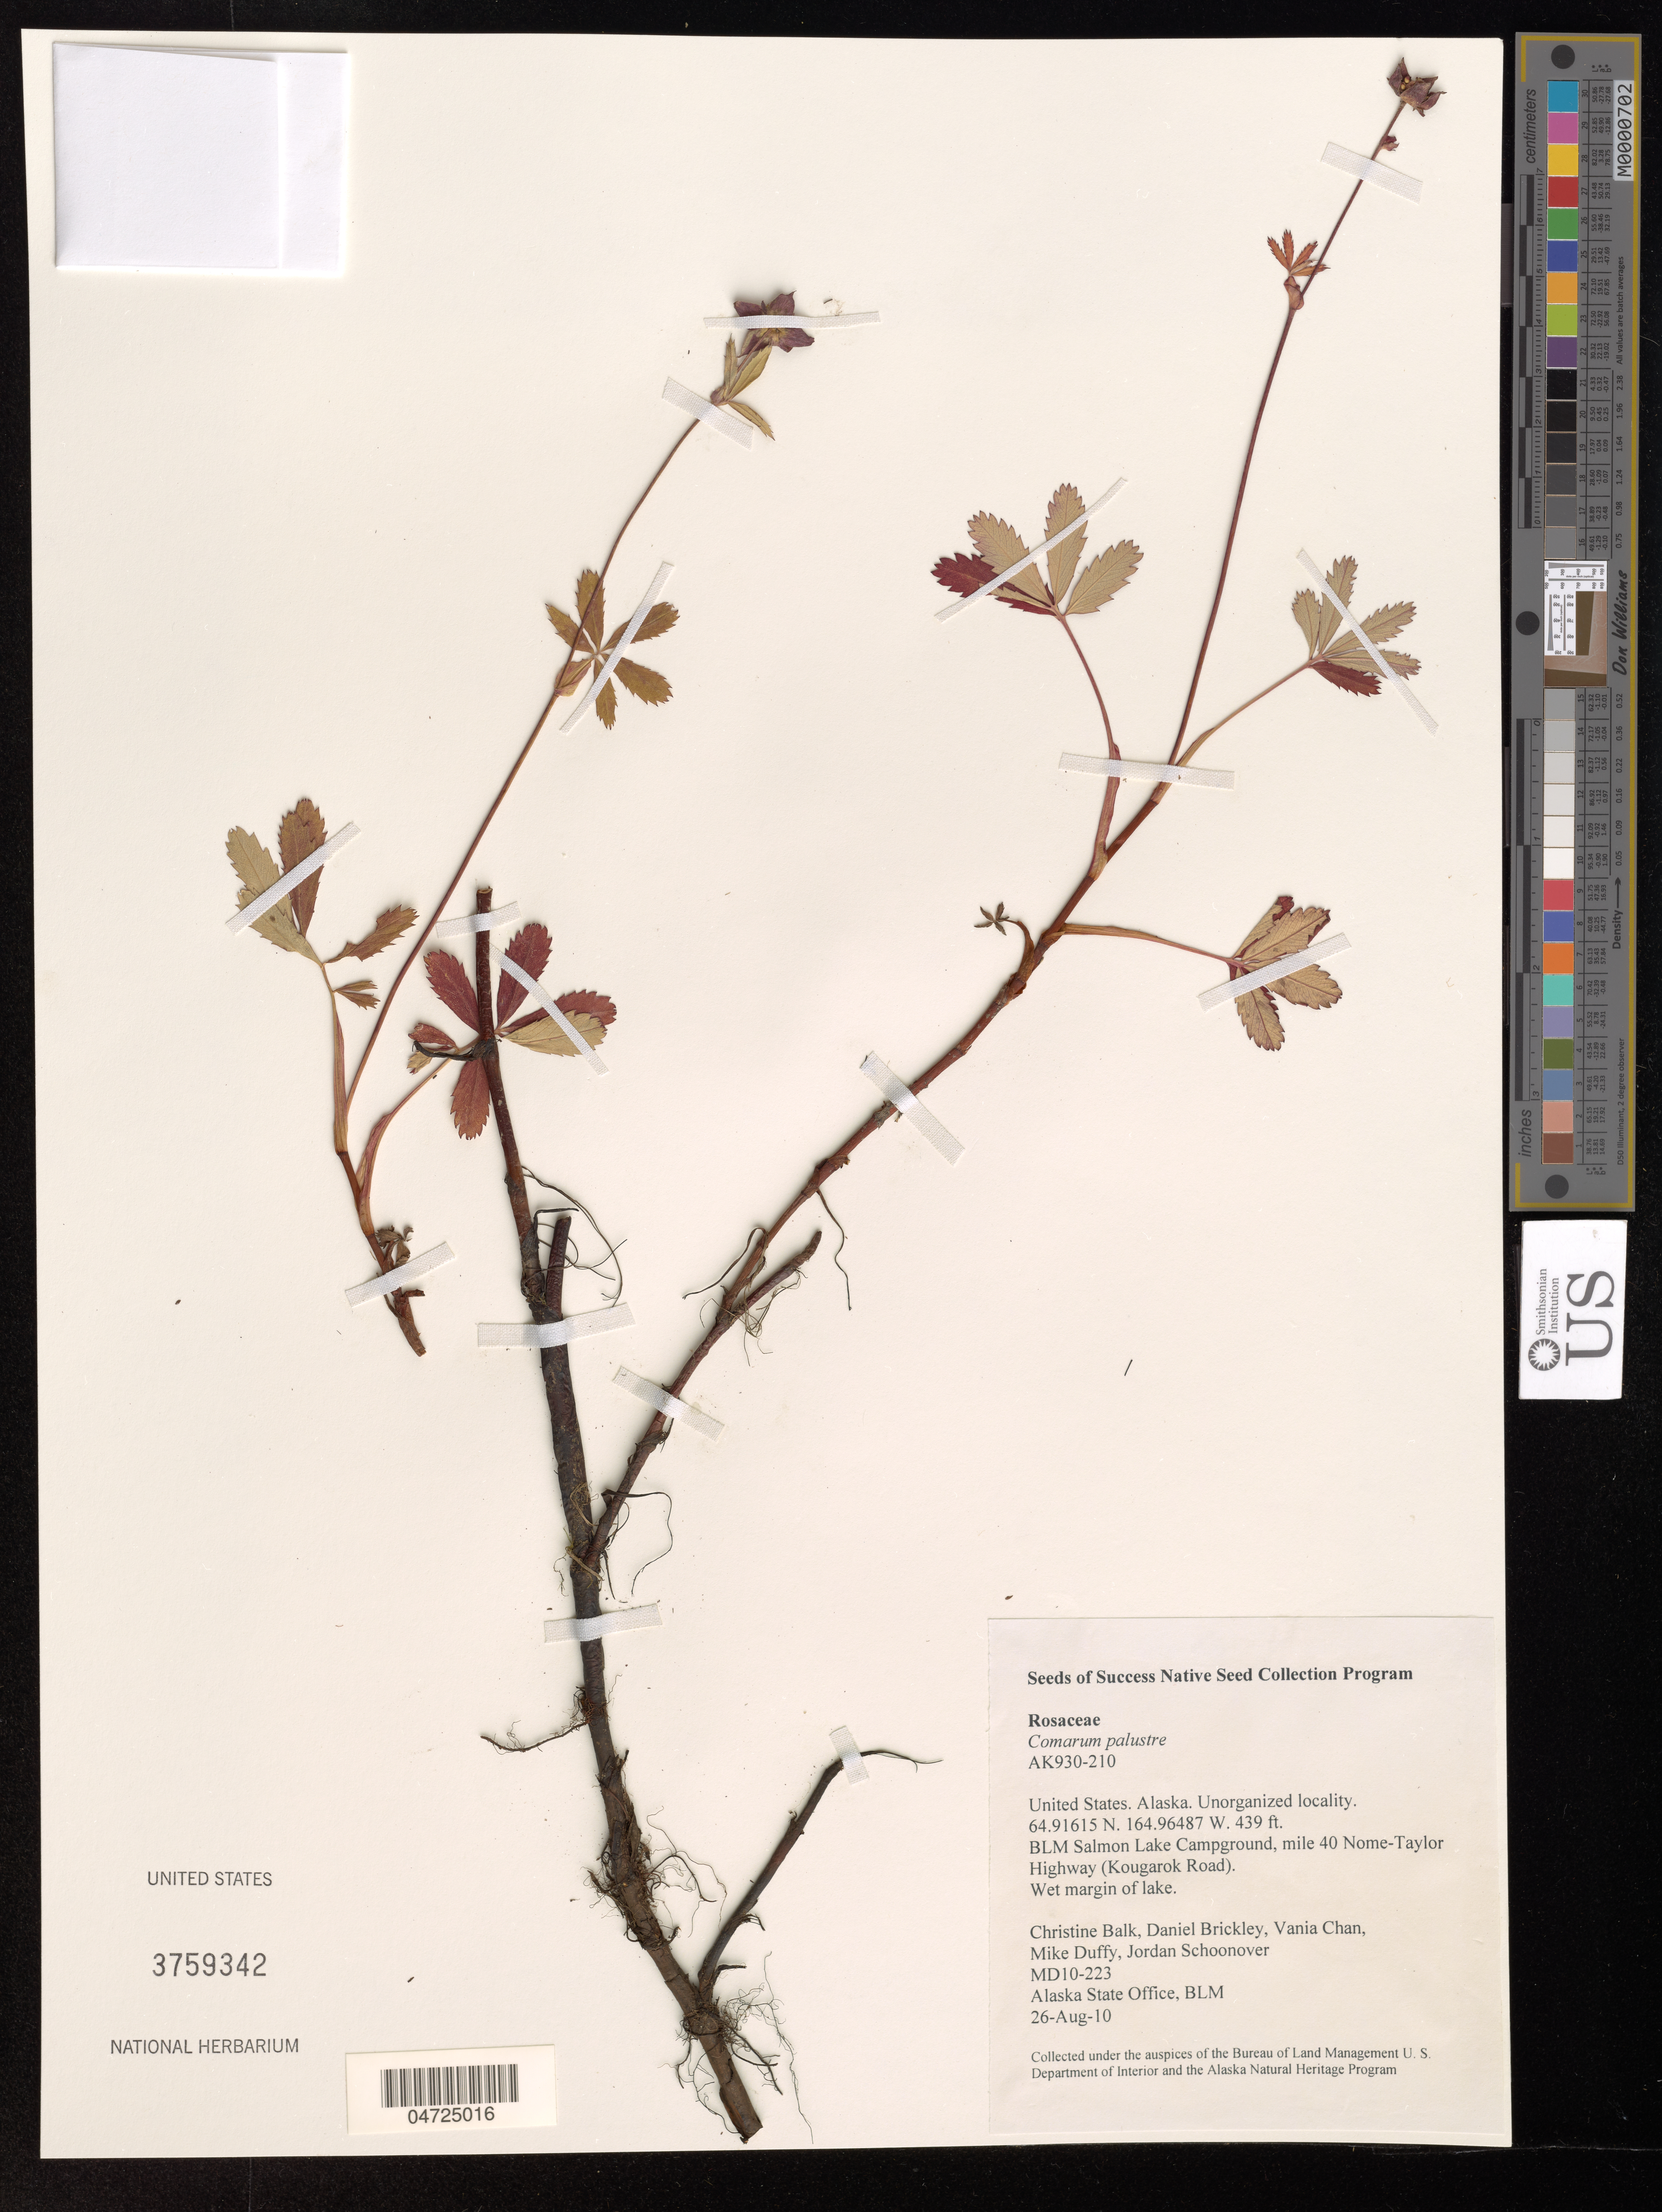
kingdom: Plantae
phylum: Tracheophyta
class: Magnoliopsida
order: Rosales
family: Rosaceae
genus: Comarum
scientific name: Comarum palustre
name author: L.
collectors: C. Balk, D. Brickley, V. Chan & M. Duffy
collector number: MD10-223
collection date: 2010-08-26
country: United States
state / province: Alaska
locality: BLM Salmon Lake Campground, mile 40 Nome-Taylor Highway (Kougarok Road).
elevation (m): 134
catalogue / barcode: US 3759342